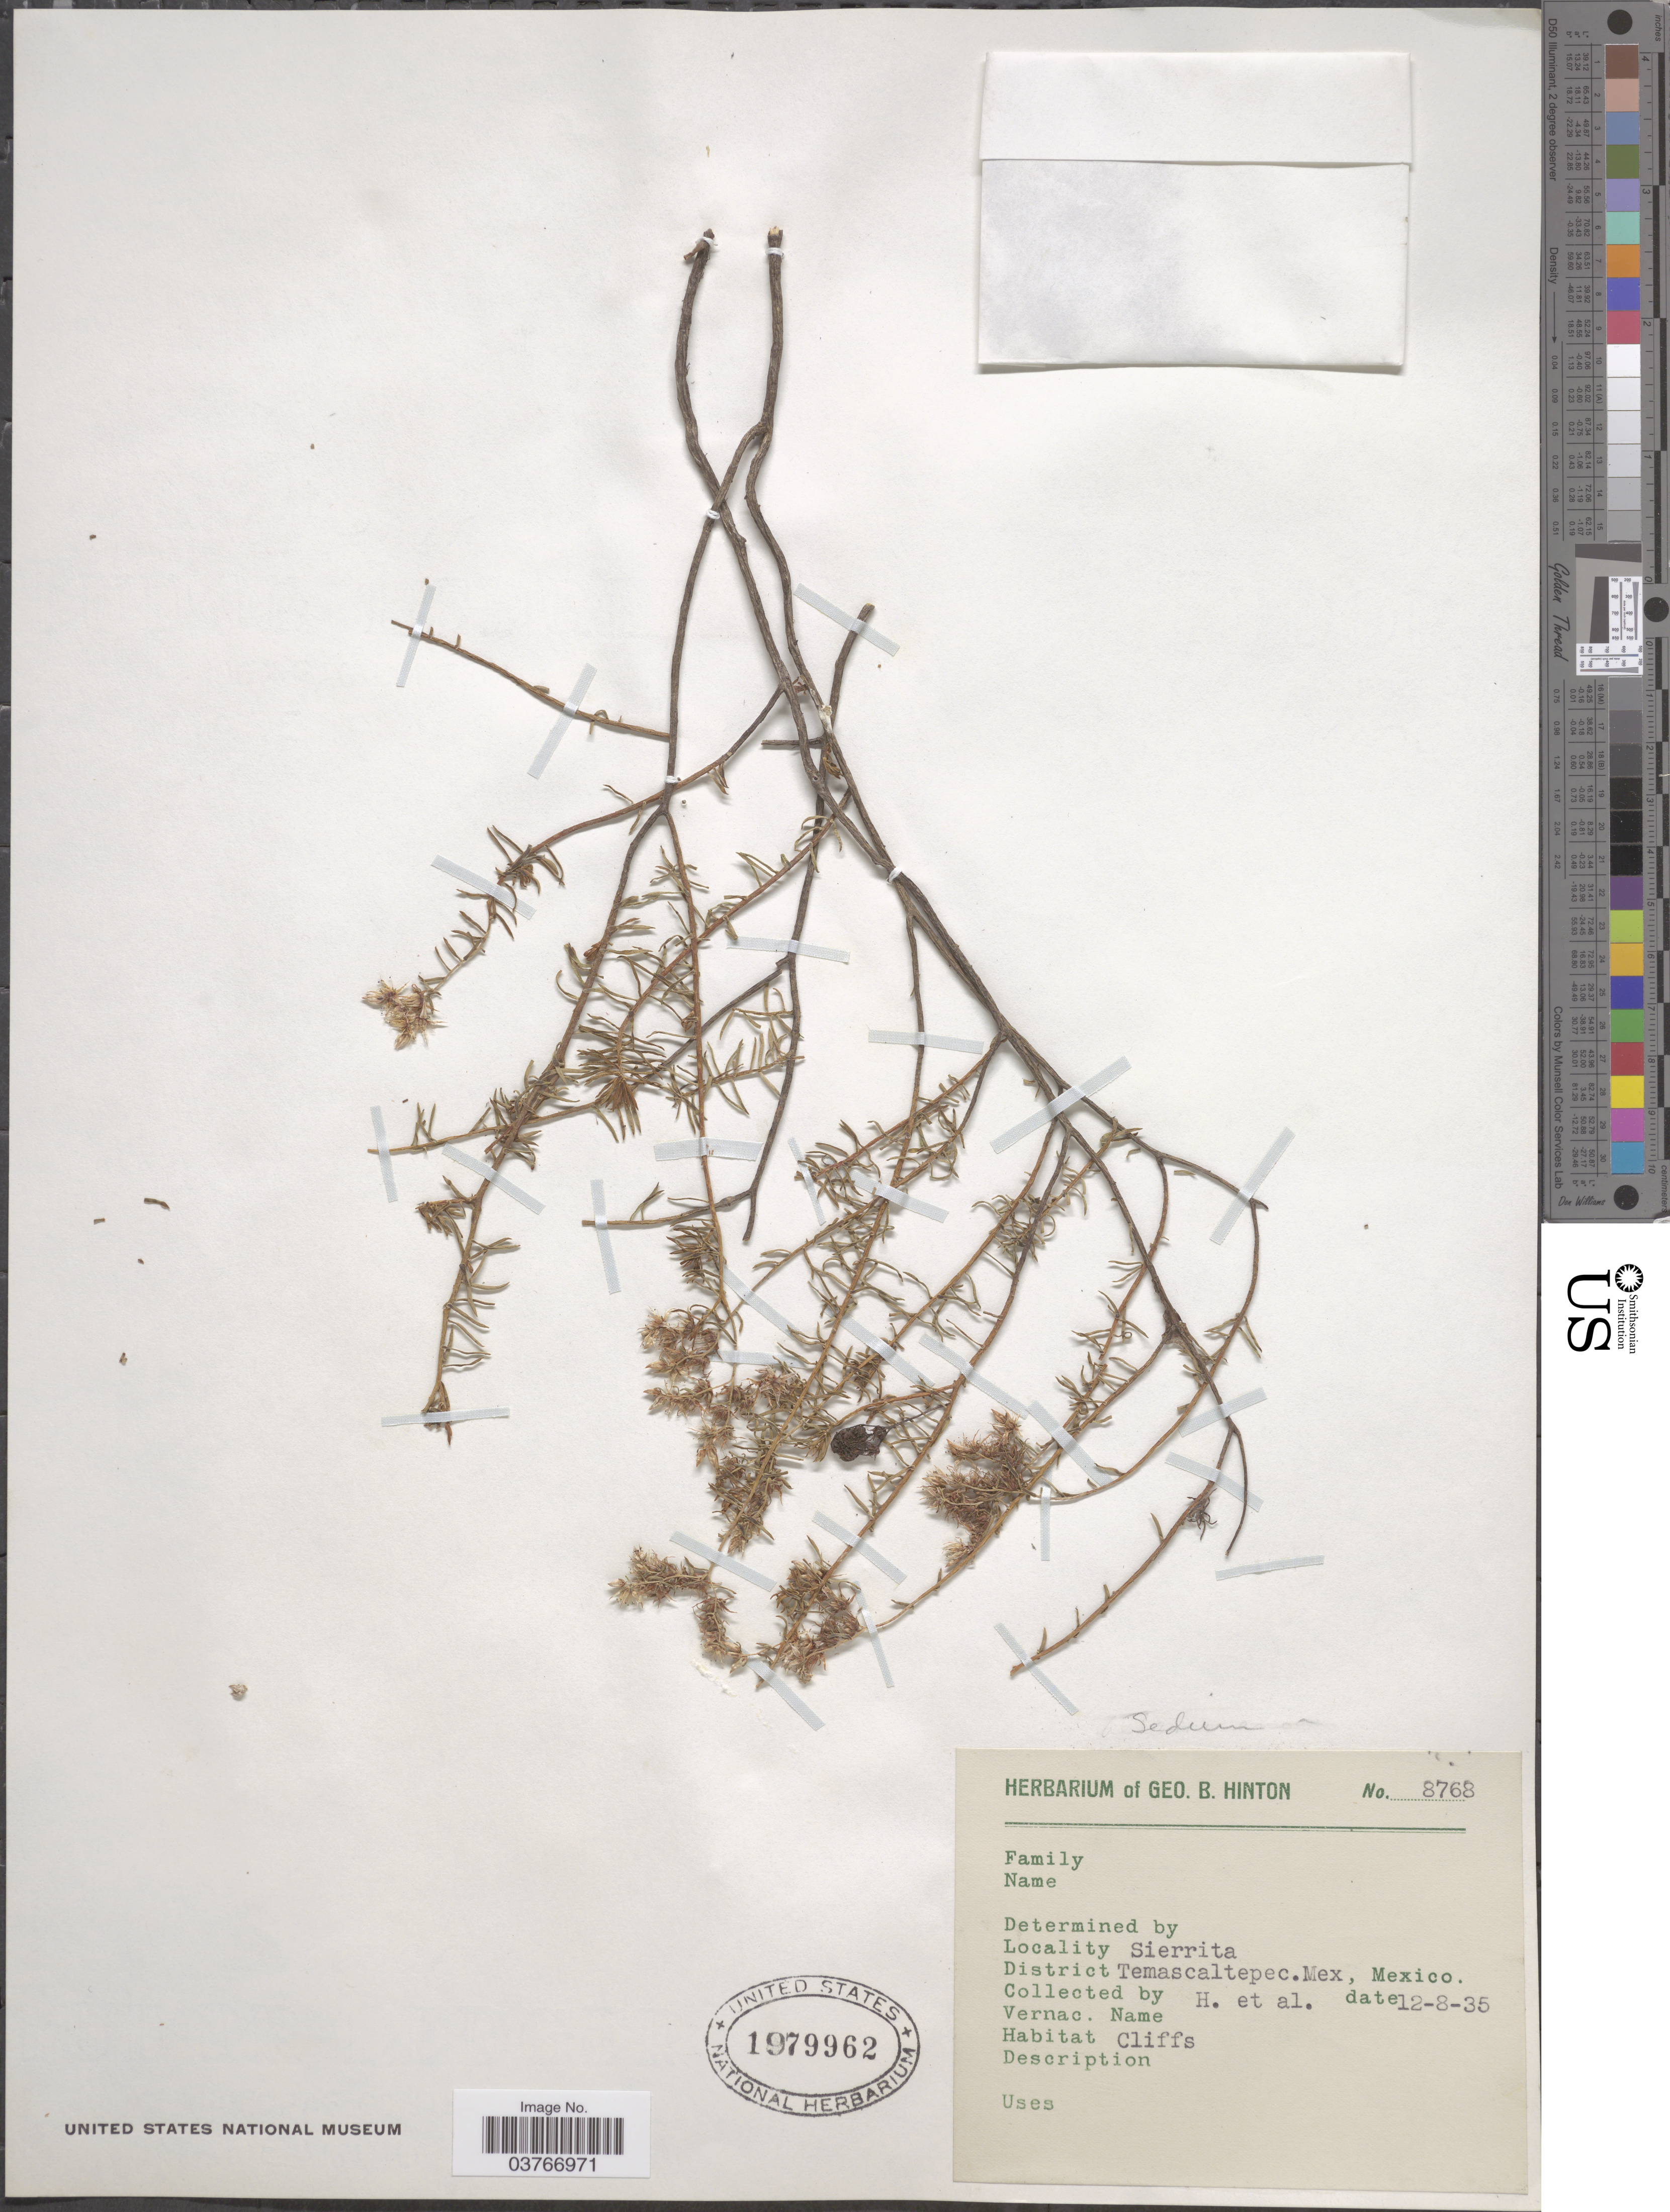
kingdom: Plantae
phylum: Tracheophyta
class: Magnoliopsida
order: Saxifragales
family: Crassulaceae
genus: Sedum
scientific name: Sedum bourgaei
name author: Hemsl.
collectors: G. B. Hinton & et al.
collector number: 8768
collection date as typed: Transcribed d/m/y: 12/8/35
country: Mexico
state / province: México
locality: Sierrita. District Temascaltepec.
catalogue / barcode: US 1979962